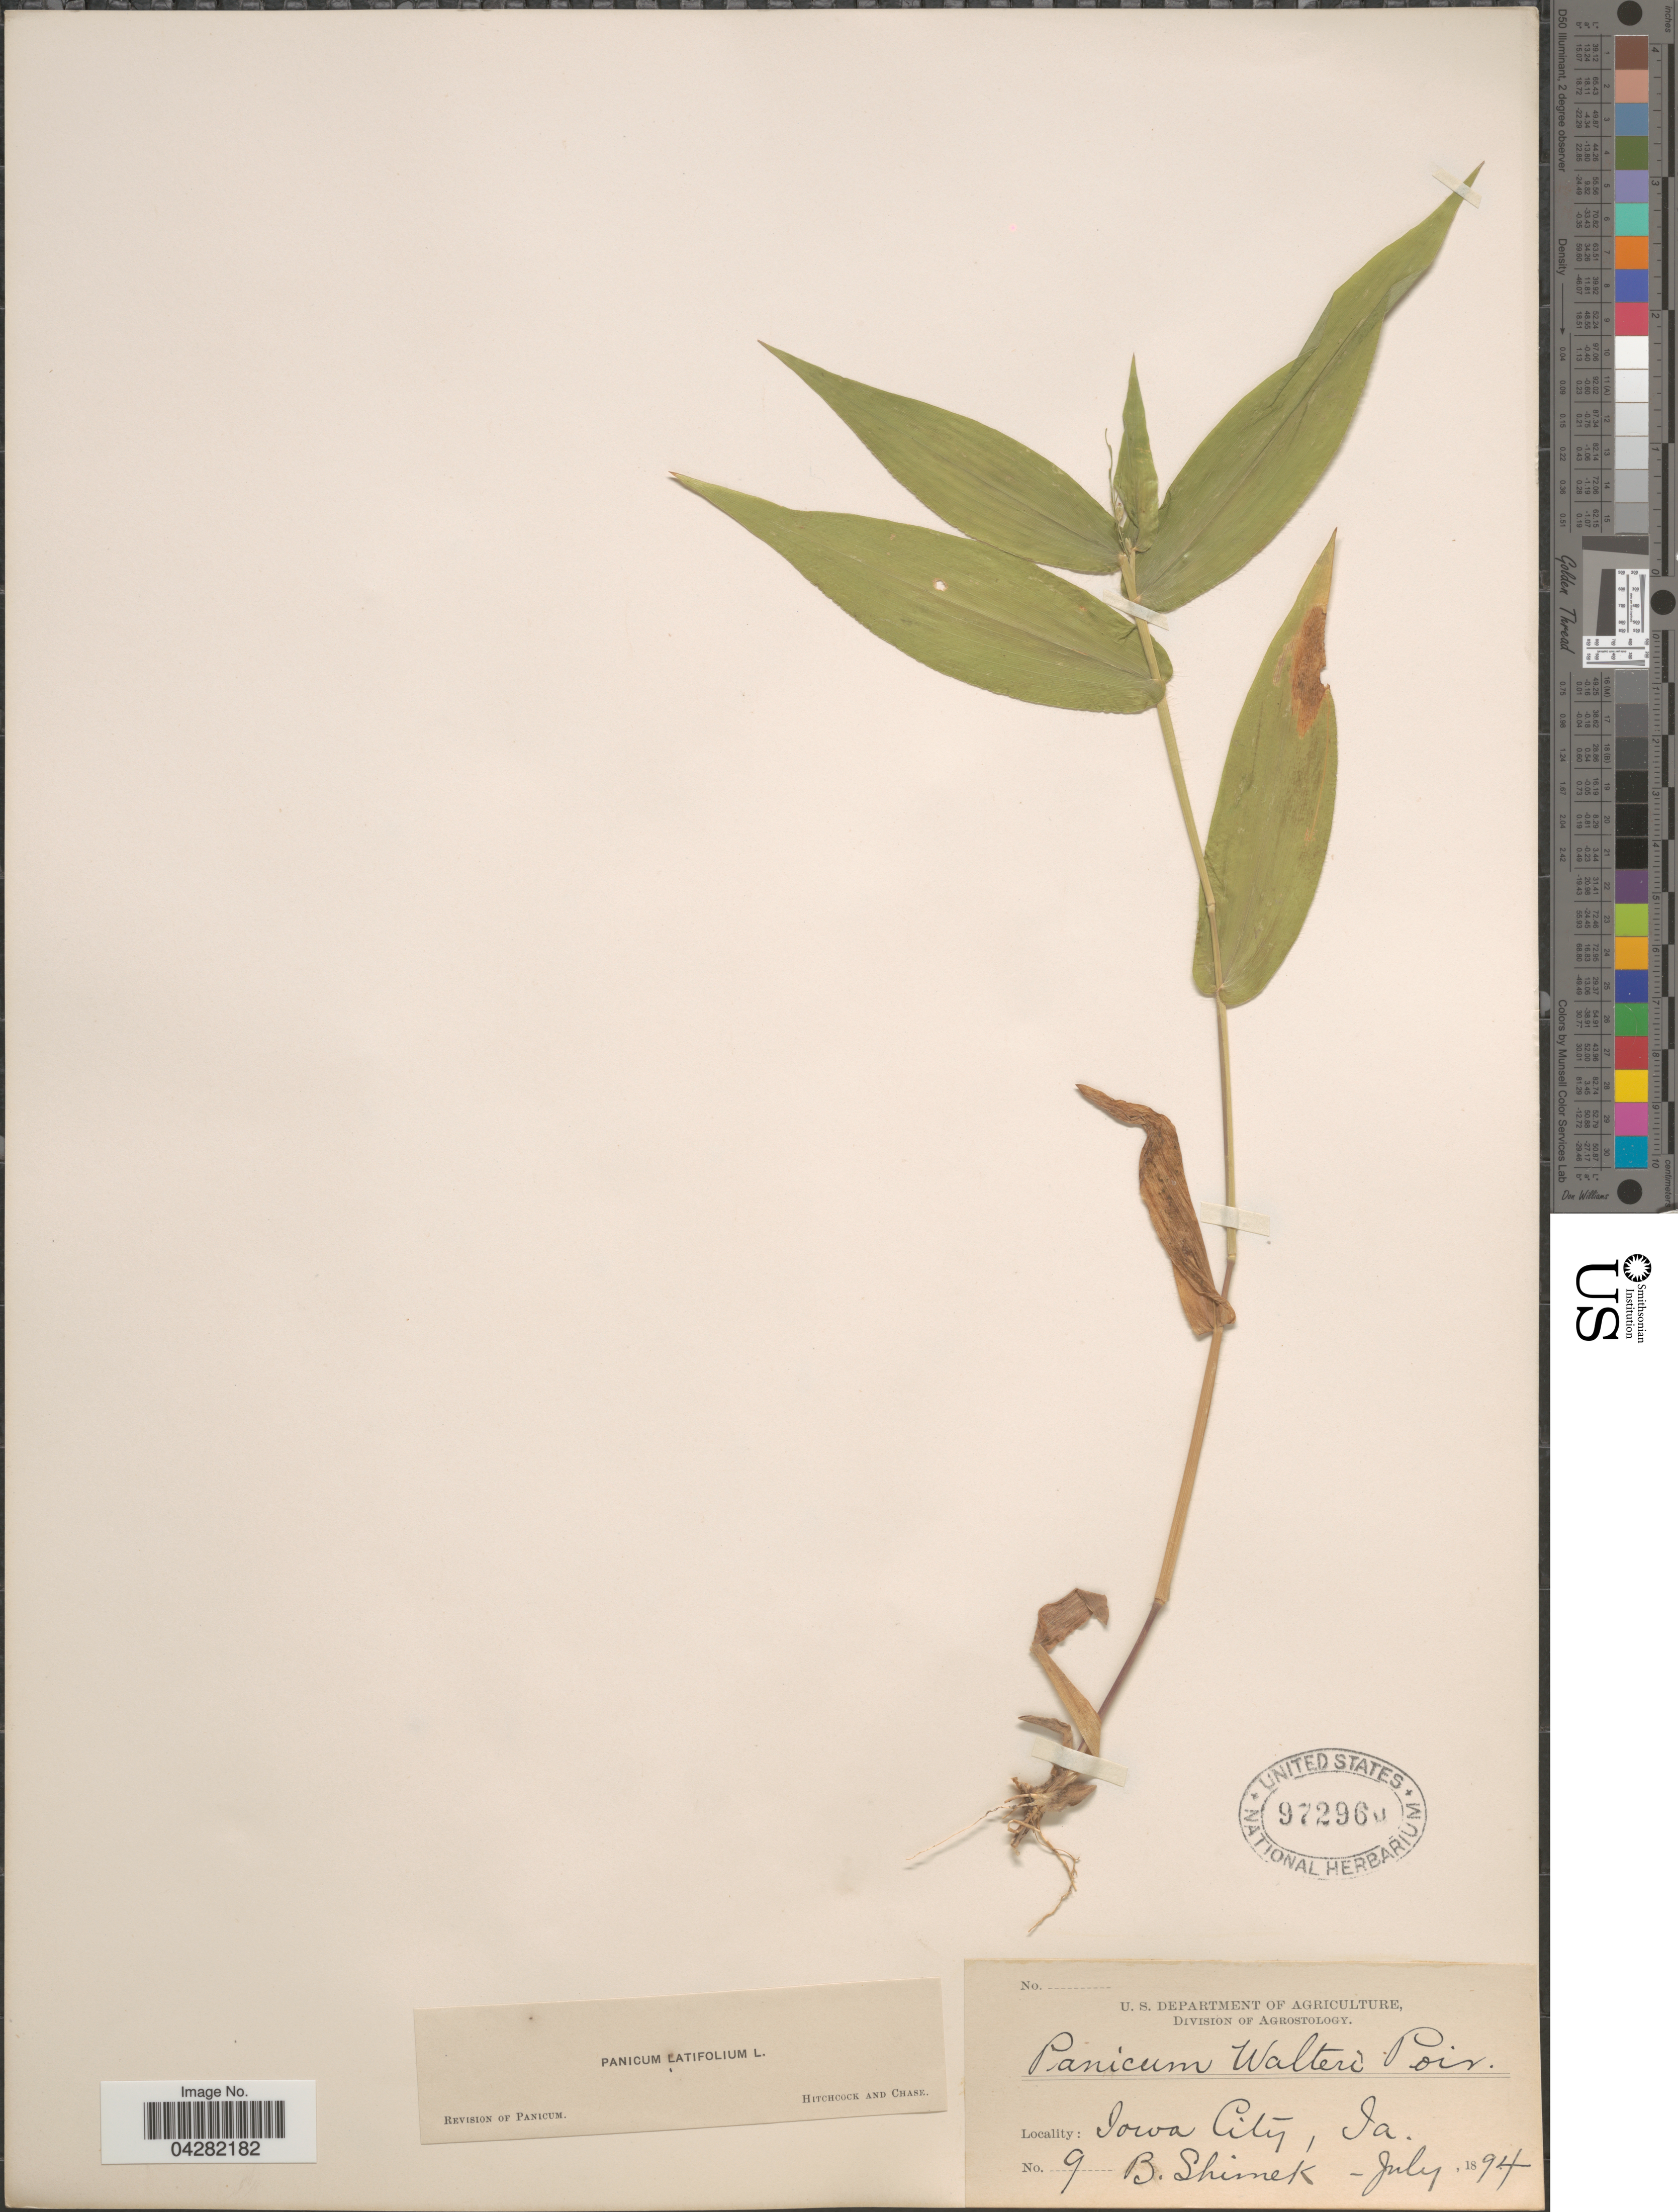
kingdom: Plantae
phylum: Tracheophyta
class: Liliopsida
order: Poales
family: Poaceae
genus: Dichanthelium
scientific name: Dichanthelium latifolium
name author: (L.) Harvill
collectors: B. Shimek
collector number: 9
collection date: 1894-07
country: United States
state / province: Iowa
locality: Iowa City.